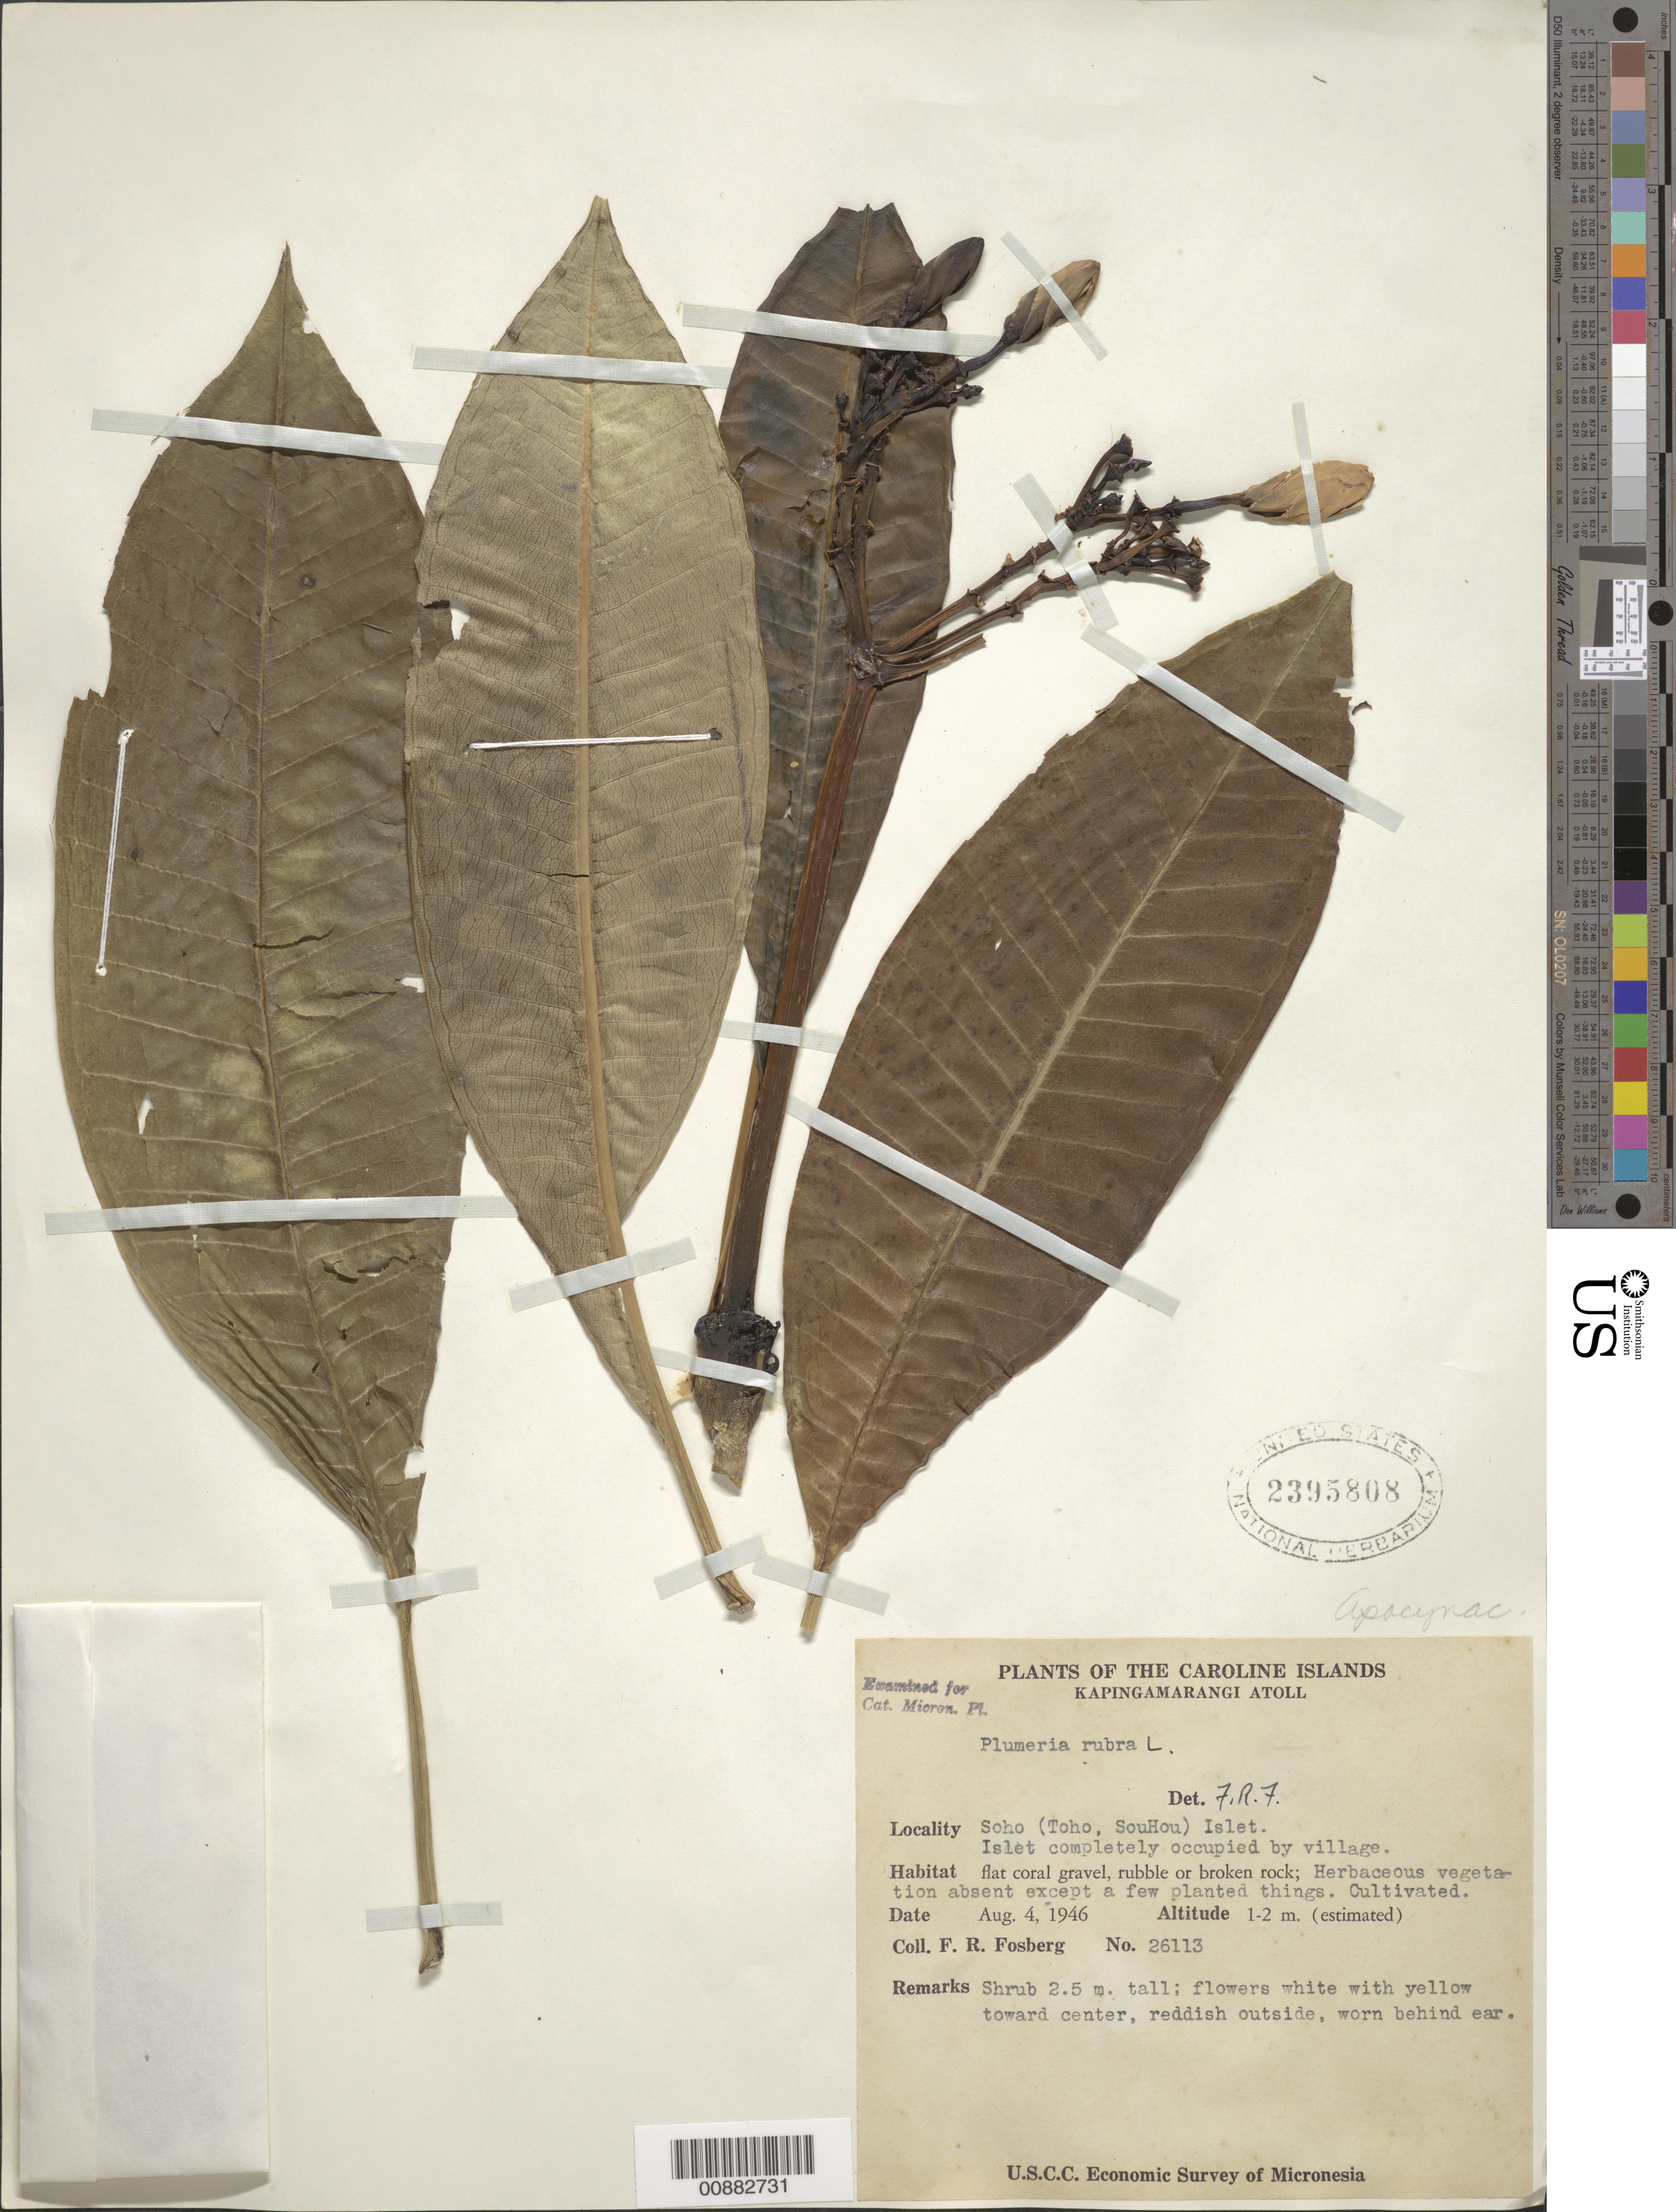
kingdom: Plantae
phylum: Tracheophyta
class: Magnoliopsida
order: Gentianales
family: Apocynaceae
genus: Plumeria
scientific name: Plumeria rubra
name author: L.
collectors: F. R. Fosberg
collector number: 26113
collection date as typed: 04 Aug 1946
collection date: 1946-08-04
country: Micronesia, Federated States of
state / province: Pohnpei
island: Kapingamarangi Atoll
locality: Soho Islet (aka Toho, SouHou). Islet completely occupied by village.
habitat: flat coral gravel, rubble or broken rock; herbaceous vegetation abest except a few planted things; cultivated.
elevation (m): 1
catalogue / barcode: US 2395808